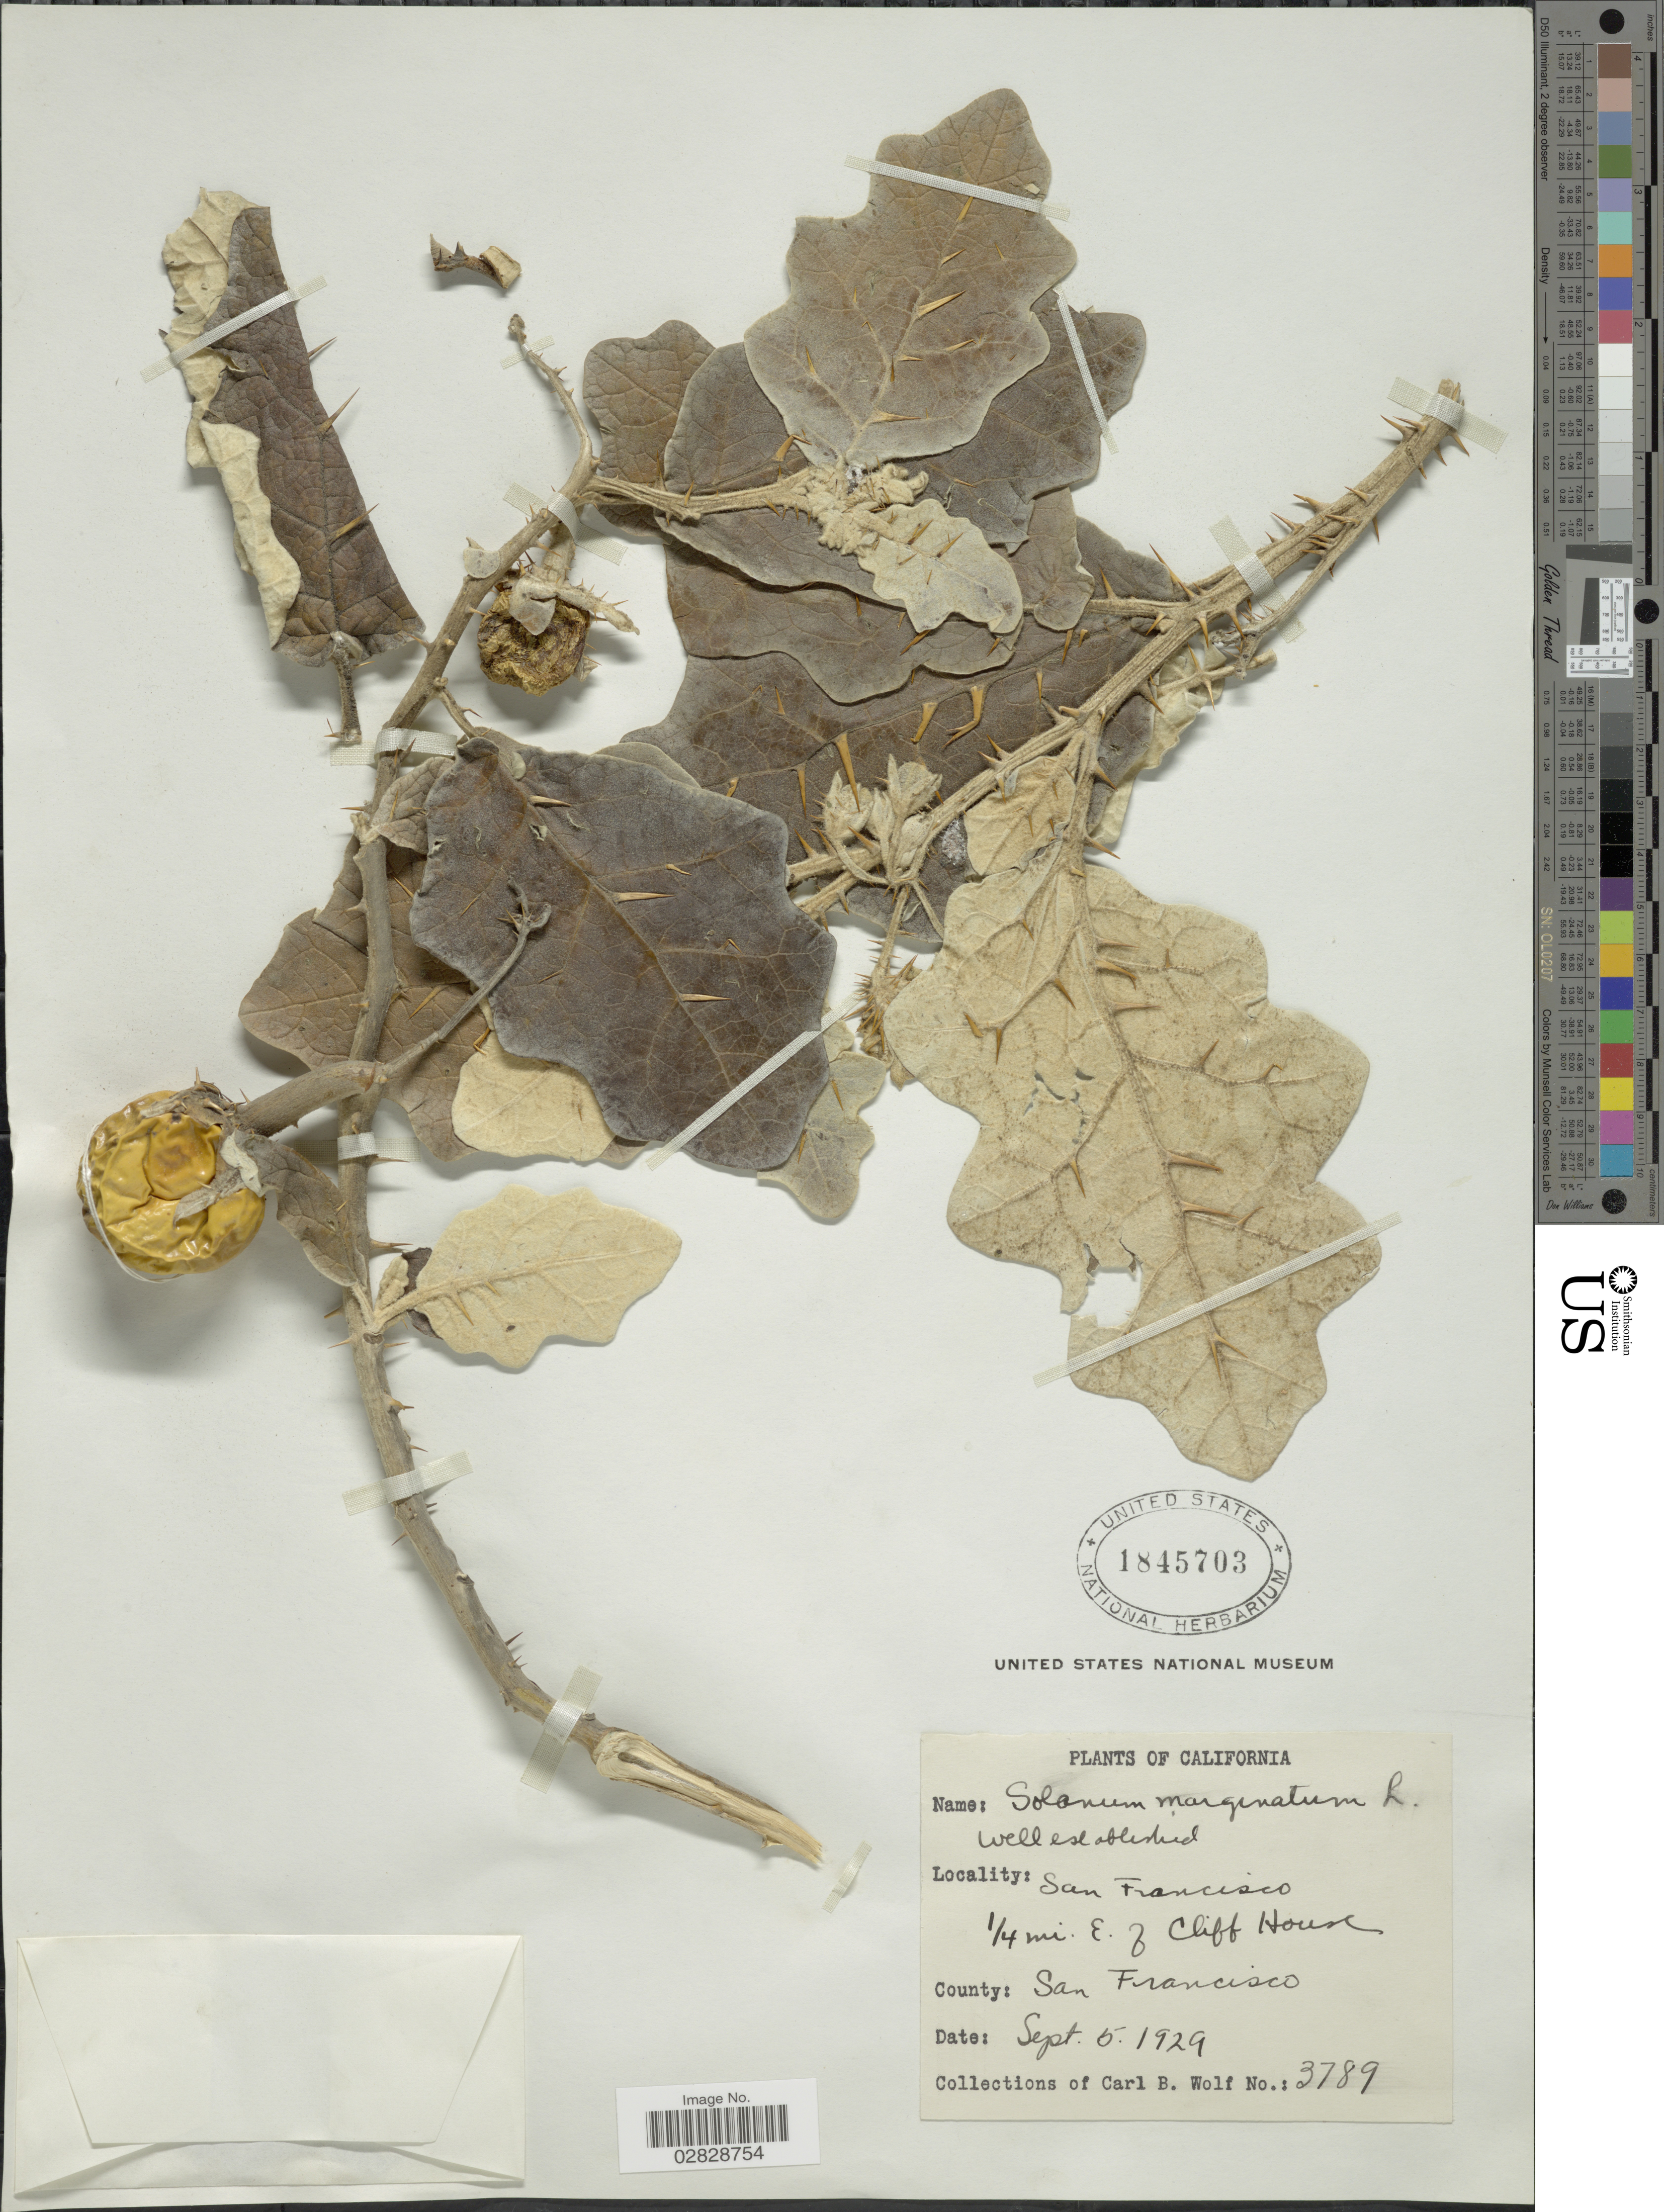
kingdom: Plantae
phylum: Tracheophyta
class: Magnoliopsida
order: Solanales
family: Solanaceae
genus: Solanum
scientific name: Solanum marginatum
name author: L. f.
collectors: C. B. Wolf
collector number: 3789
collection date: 1929-09-05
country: United States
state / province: California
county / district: San Francisco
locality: San Francisco. ¼ mi. E. of Cliff House. County: San Francisco.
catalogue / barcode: US 1845703